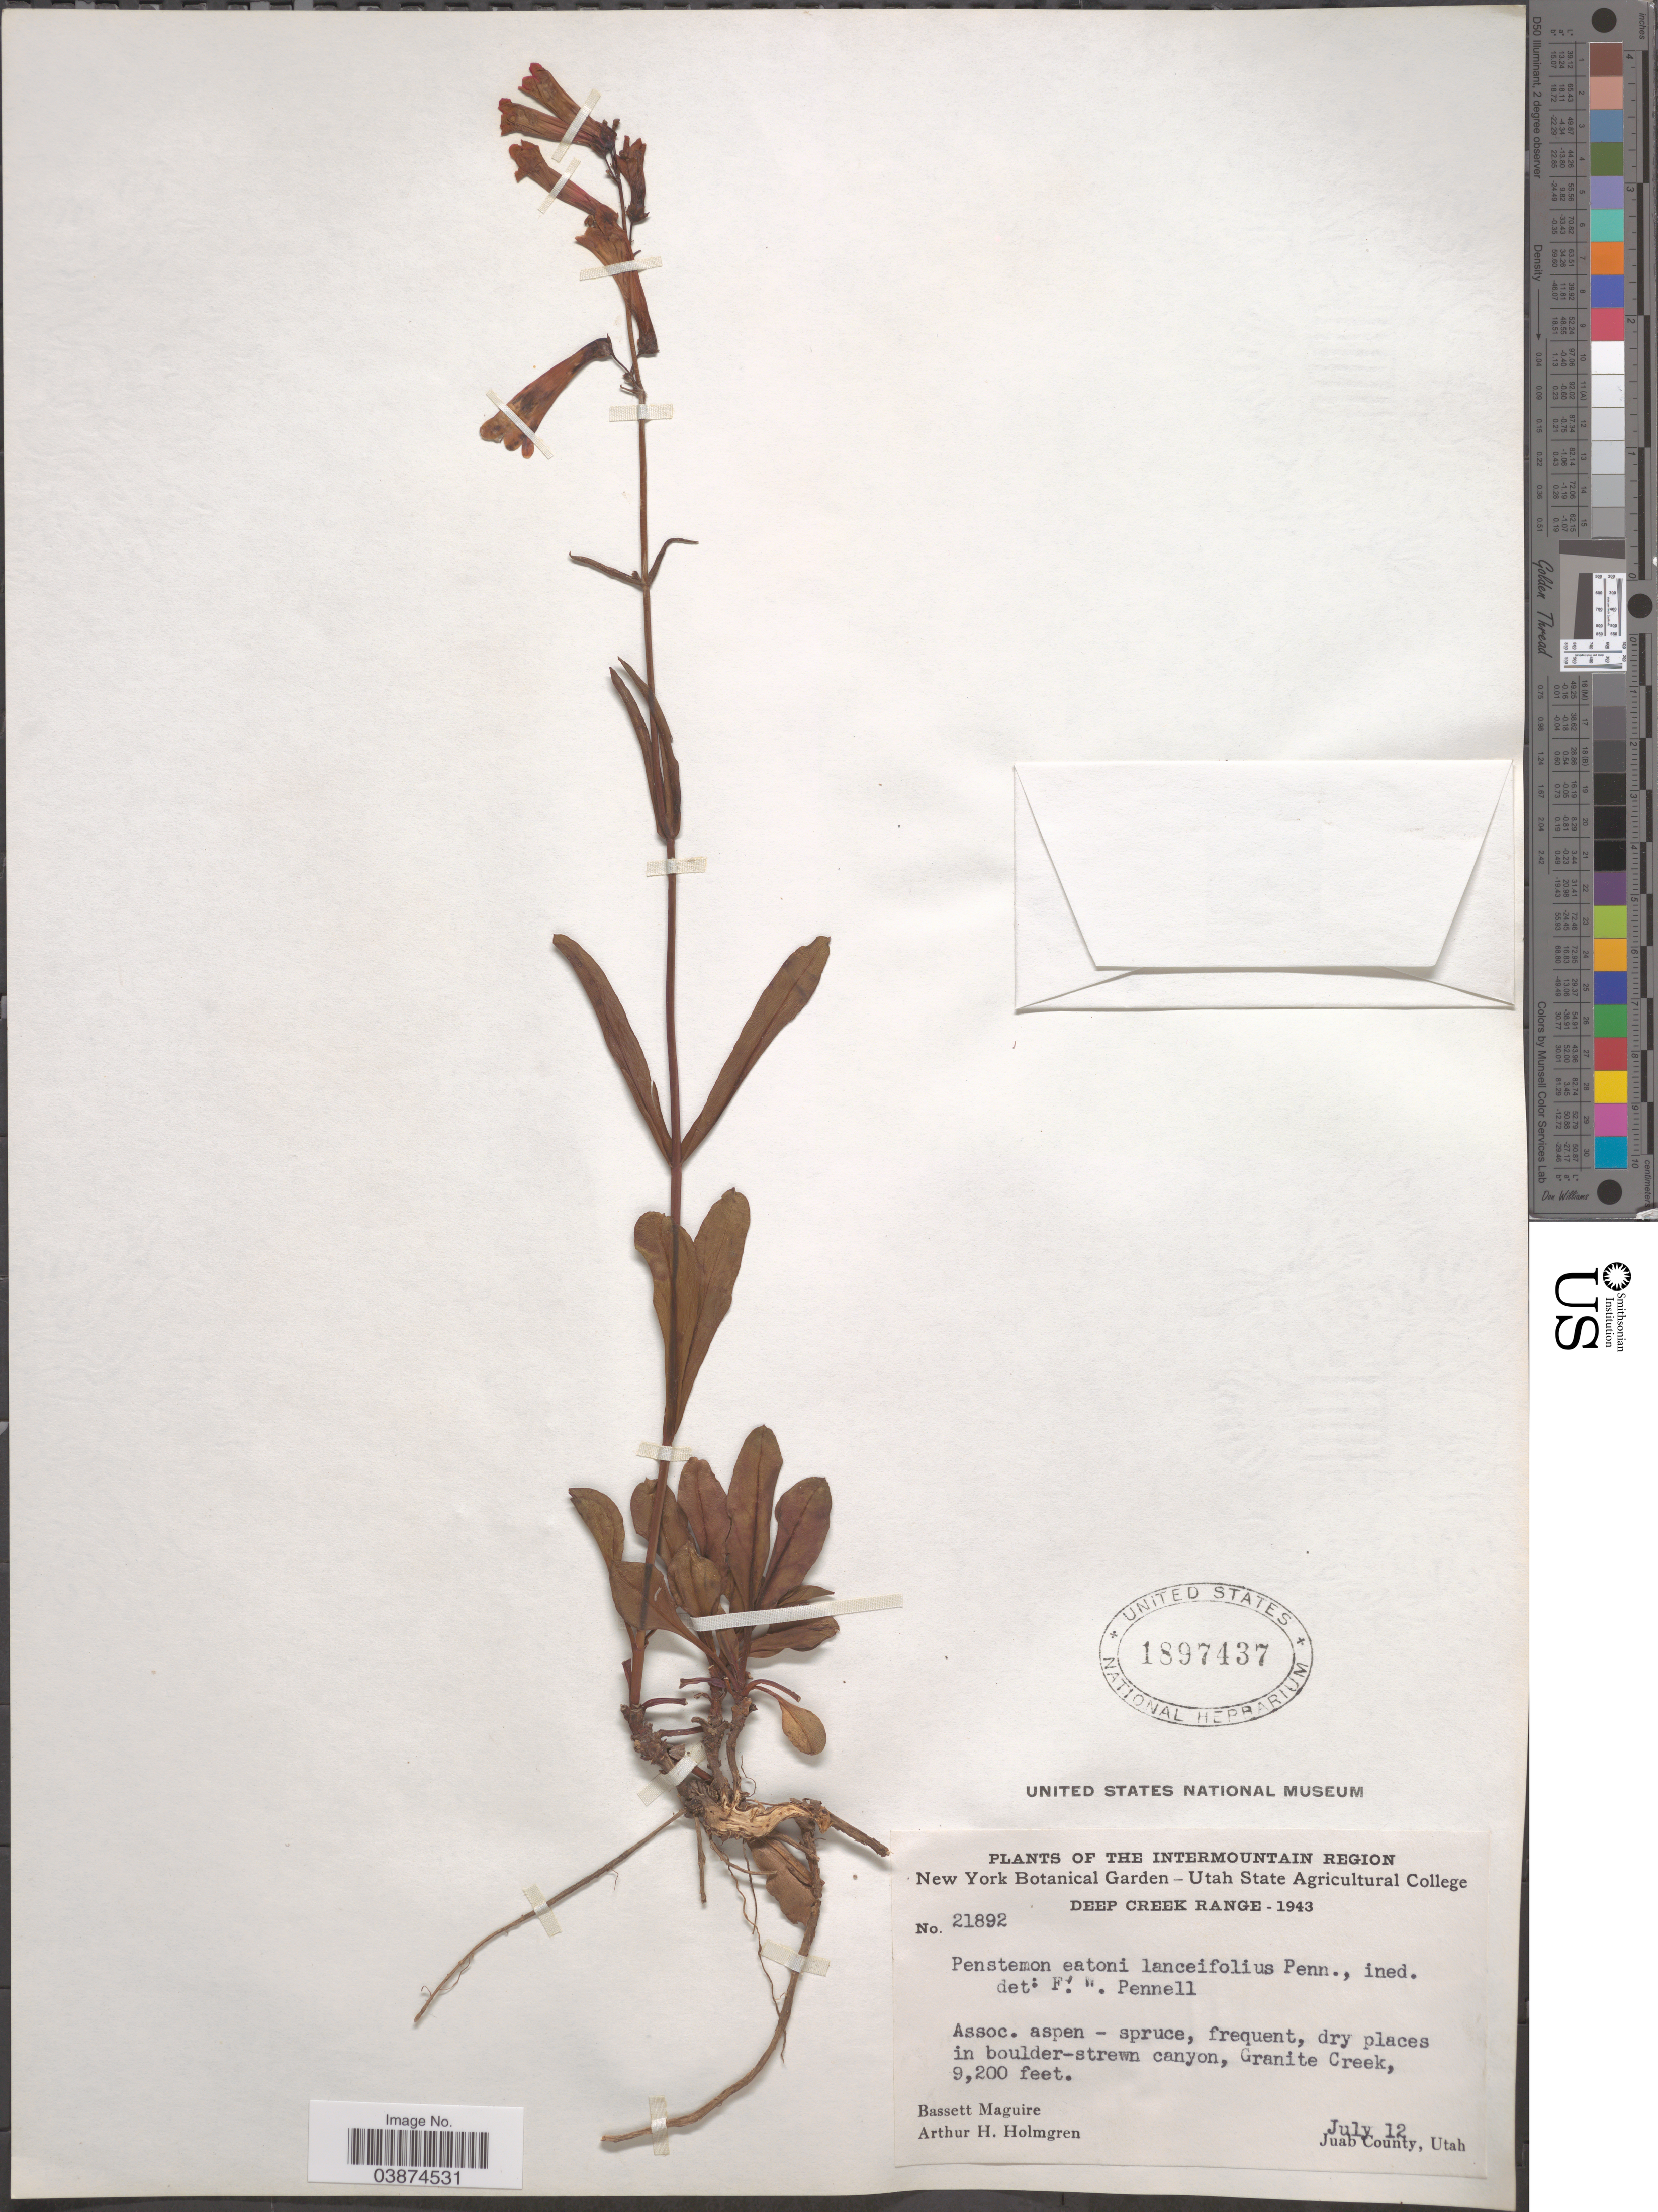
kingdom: Plantae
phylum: Tracheophyta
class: Magnoliopsida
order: Lamiales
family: Plantaginaceae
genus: Penstemon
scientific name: Penstemon eatonii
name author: A. Gray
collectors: B. Maguire & A. H. Holmgren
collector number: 21892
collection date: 1943-07-12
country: United States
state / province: Utah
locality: Intermountain Region. Deep Creek Range. In boulder-strewn canyon, Granite Creek, Juab County.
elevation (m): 2804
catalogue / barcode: US 1897437